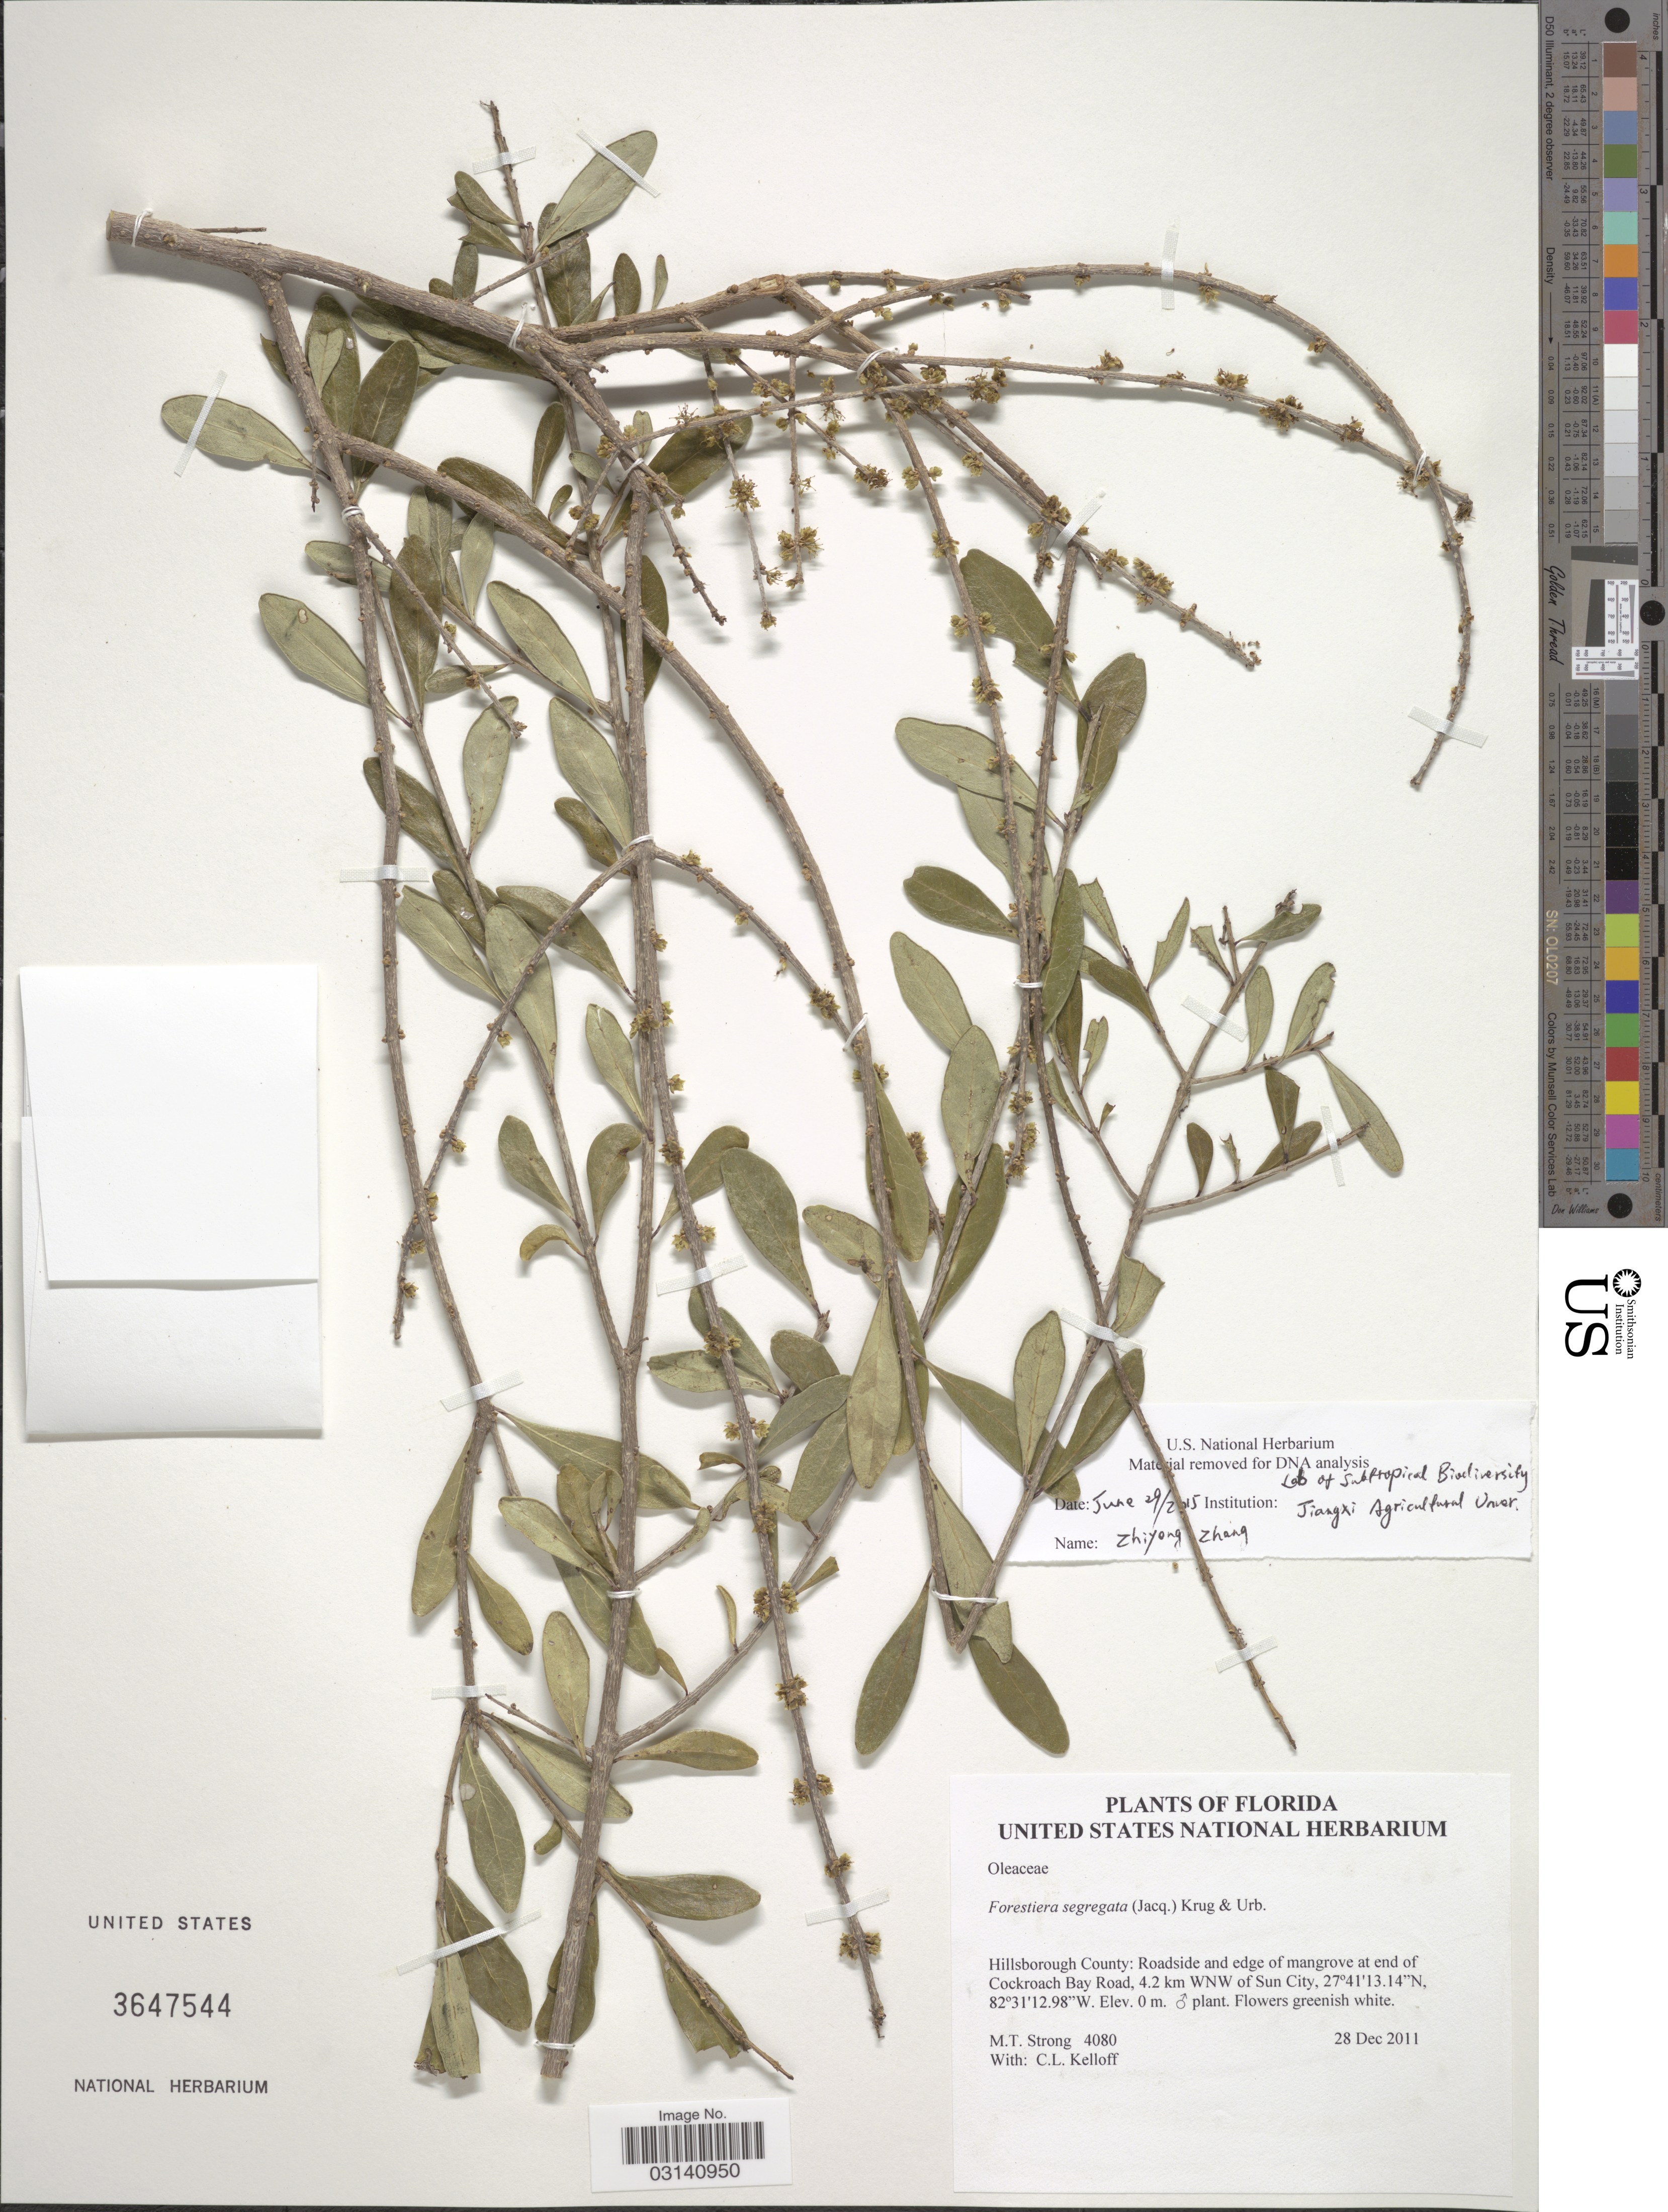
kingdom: Plantae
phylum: Tracheophyta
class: Magnoliopsida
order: Lamiales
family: Oleaceae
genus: Forestiera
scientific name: Forestiera segregata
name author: (Jacq.) Krug & Urb.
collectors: M. T. Strong & C. L. Kelloff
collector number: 4080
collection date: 2011-12-28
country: United States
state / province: Florida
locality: Hillsborough County: Roadside and edge of mangrove at end of Cockroach Bay Road, 4.2 km WNW of Sun City.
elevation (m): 0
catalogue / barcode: US 3647544